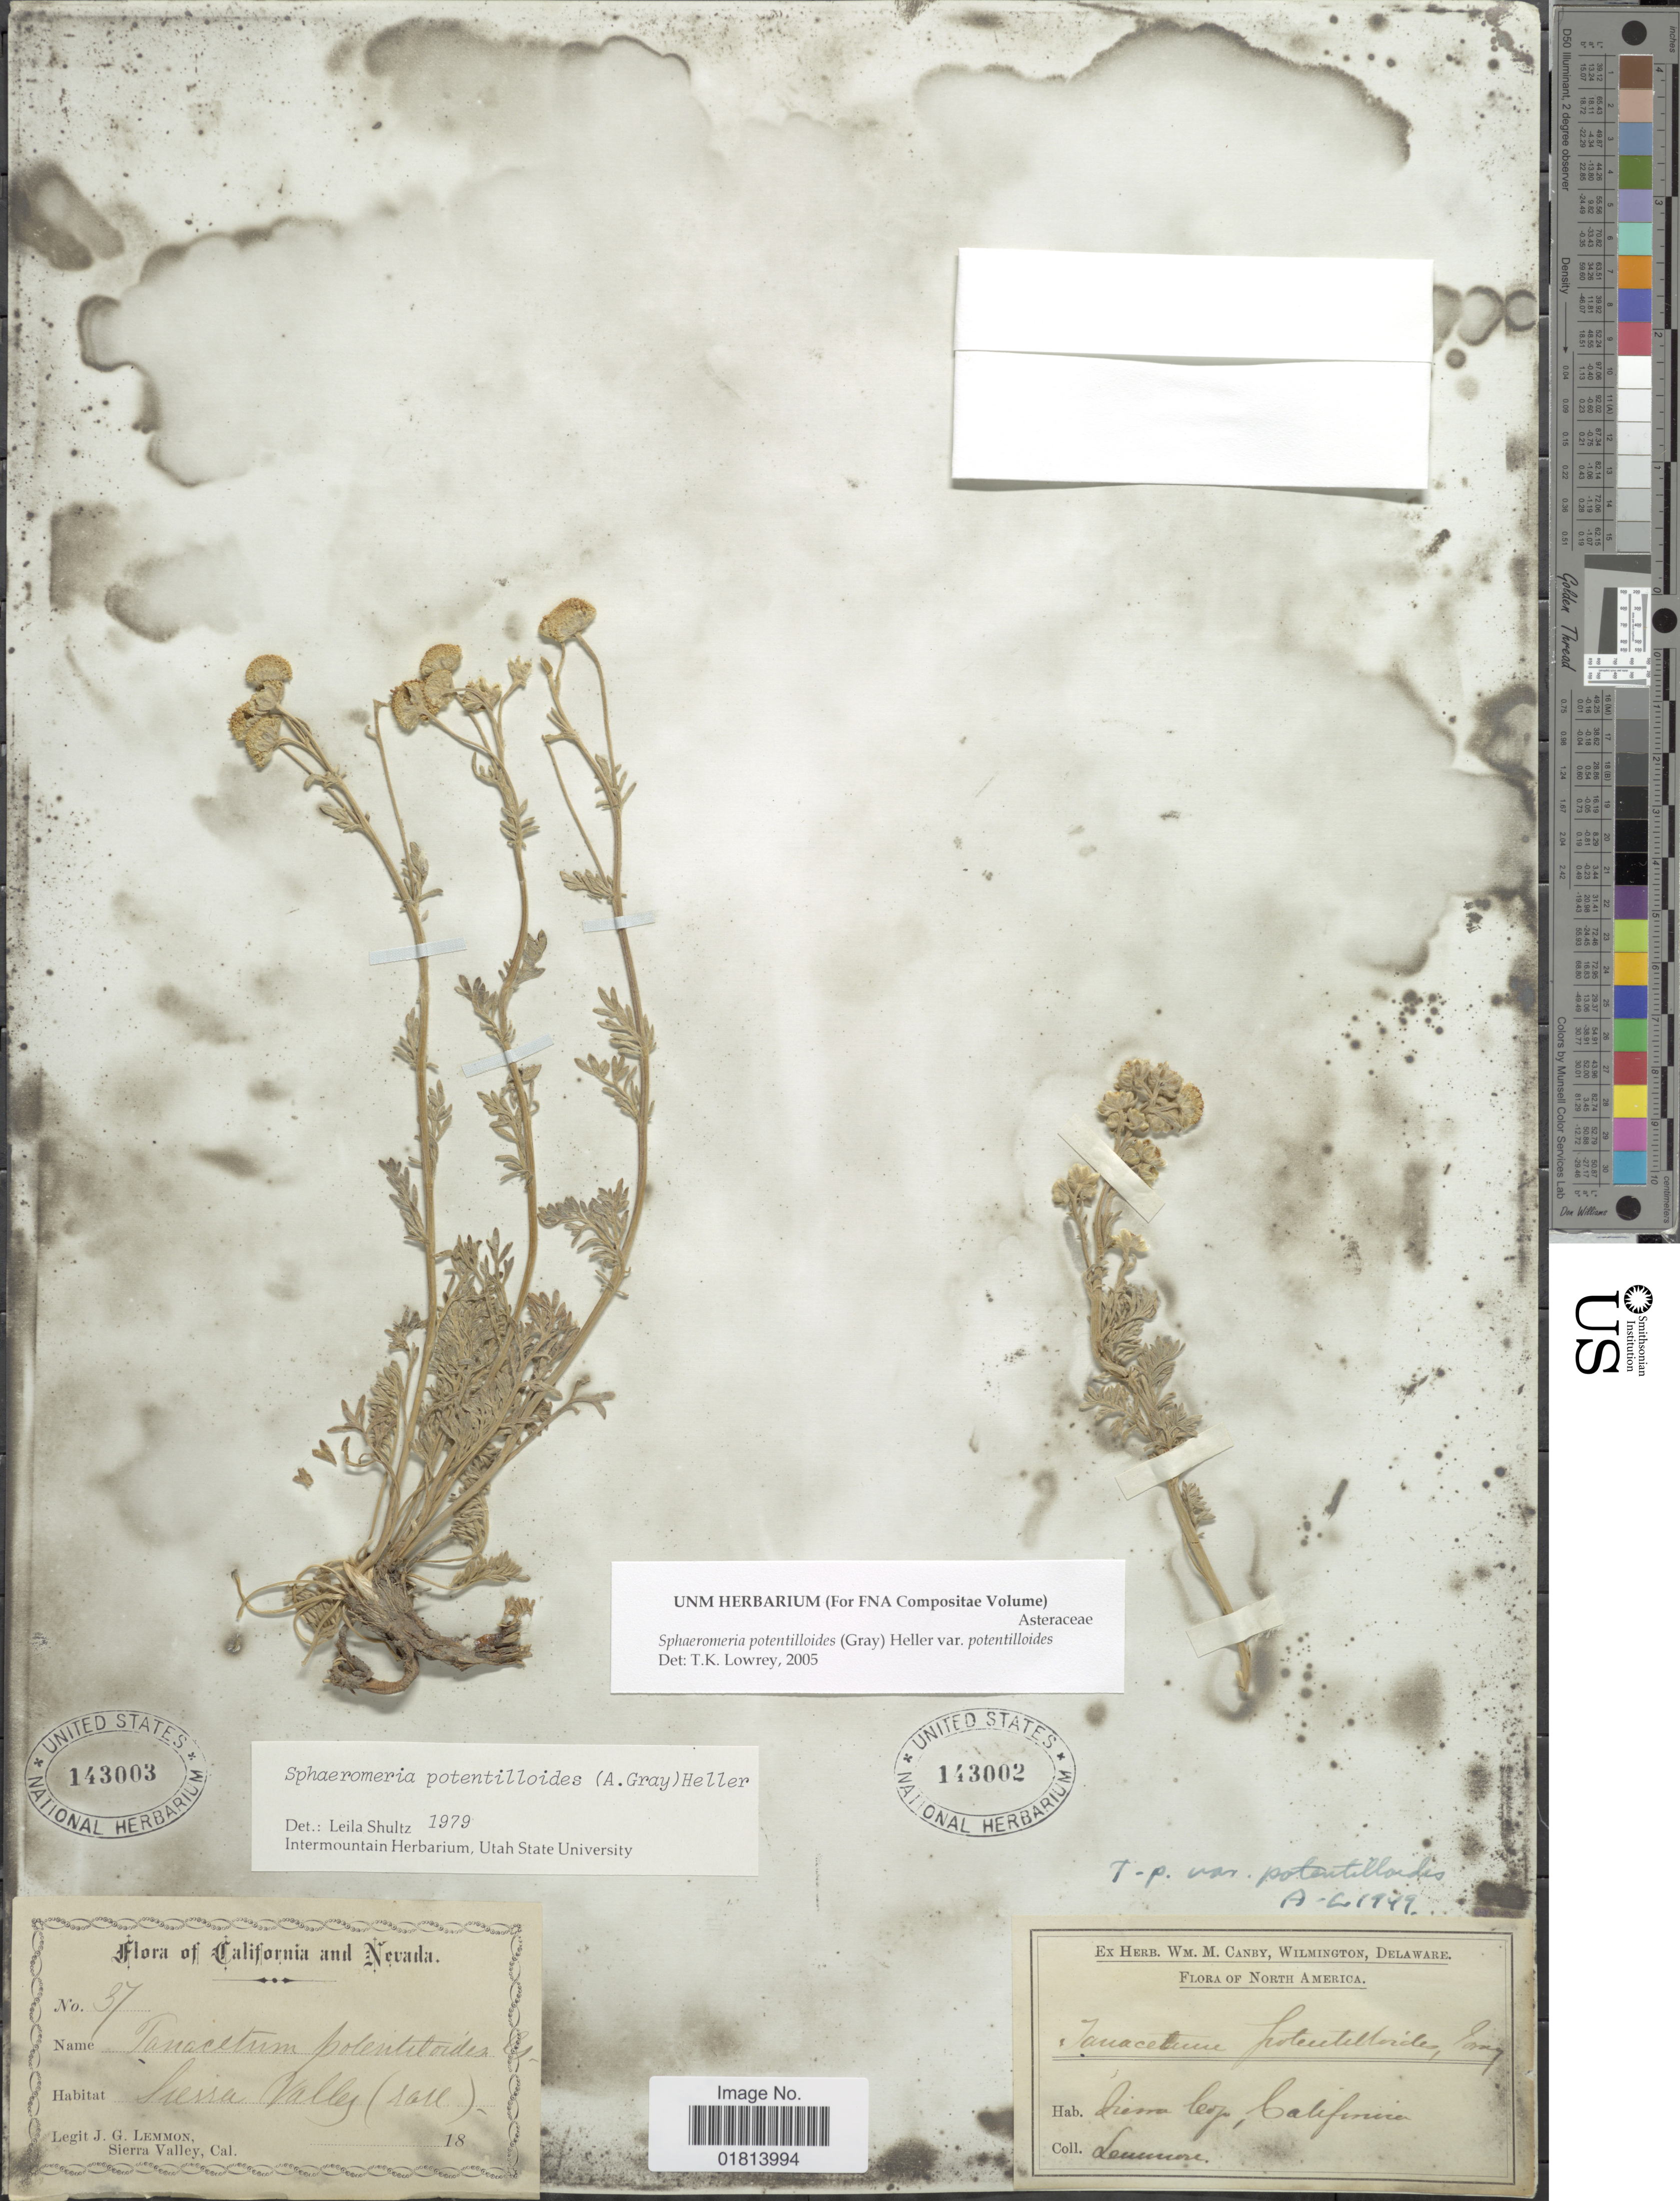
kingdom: Plantae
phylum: Tracheophyta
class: Magnoliopsida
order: Asterales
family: Asteraceae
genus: Sphaeromeria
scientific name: Sphaeromeria potentilloides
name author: (A. Gray) A. Heller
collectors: J. Lemmon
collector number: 37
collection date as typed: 18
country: United States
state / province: California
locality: Sierra Valley (Call.)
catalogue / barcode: US 143003-2